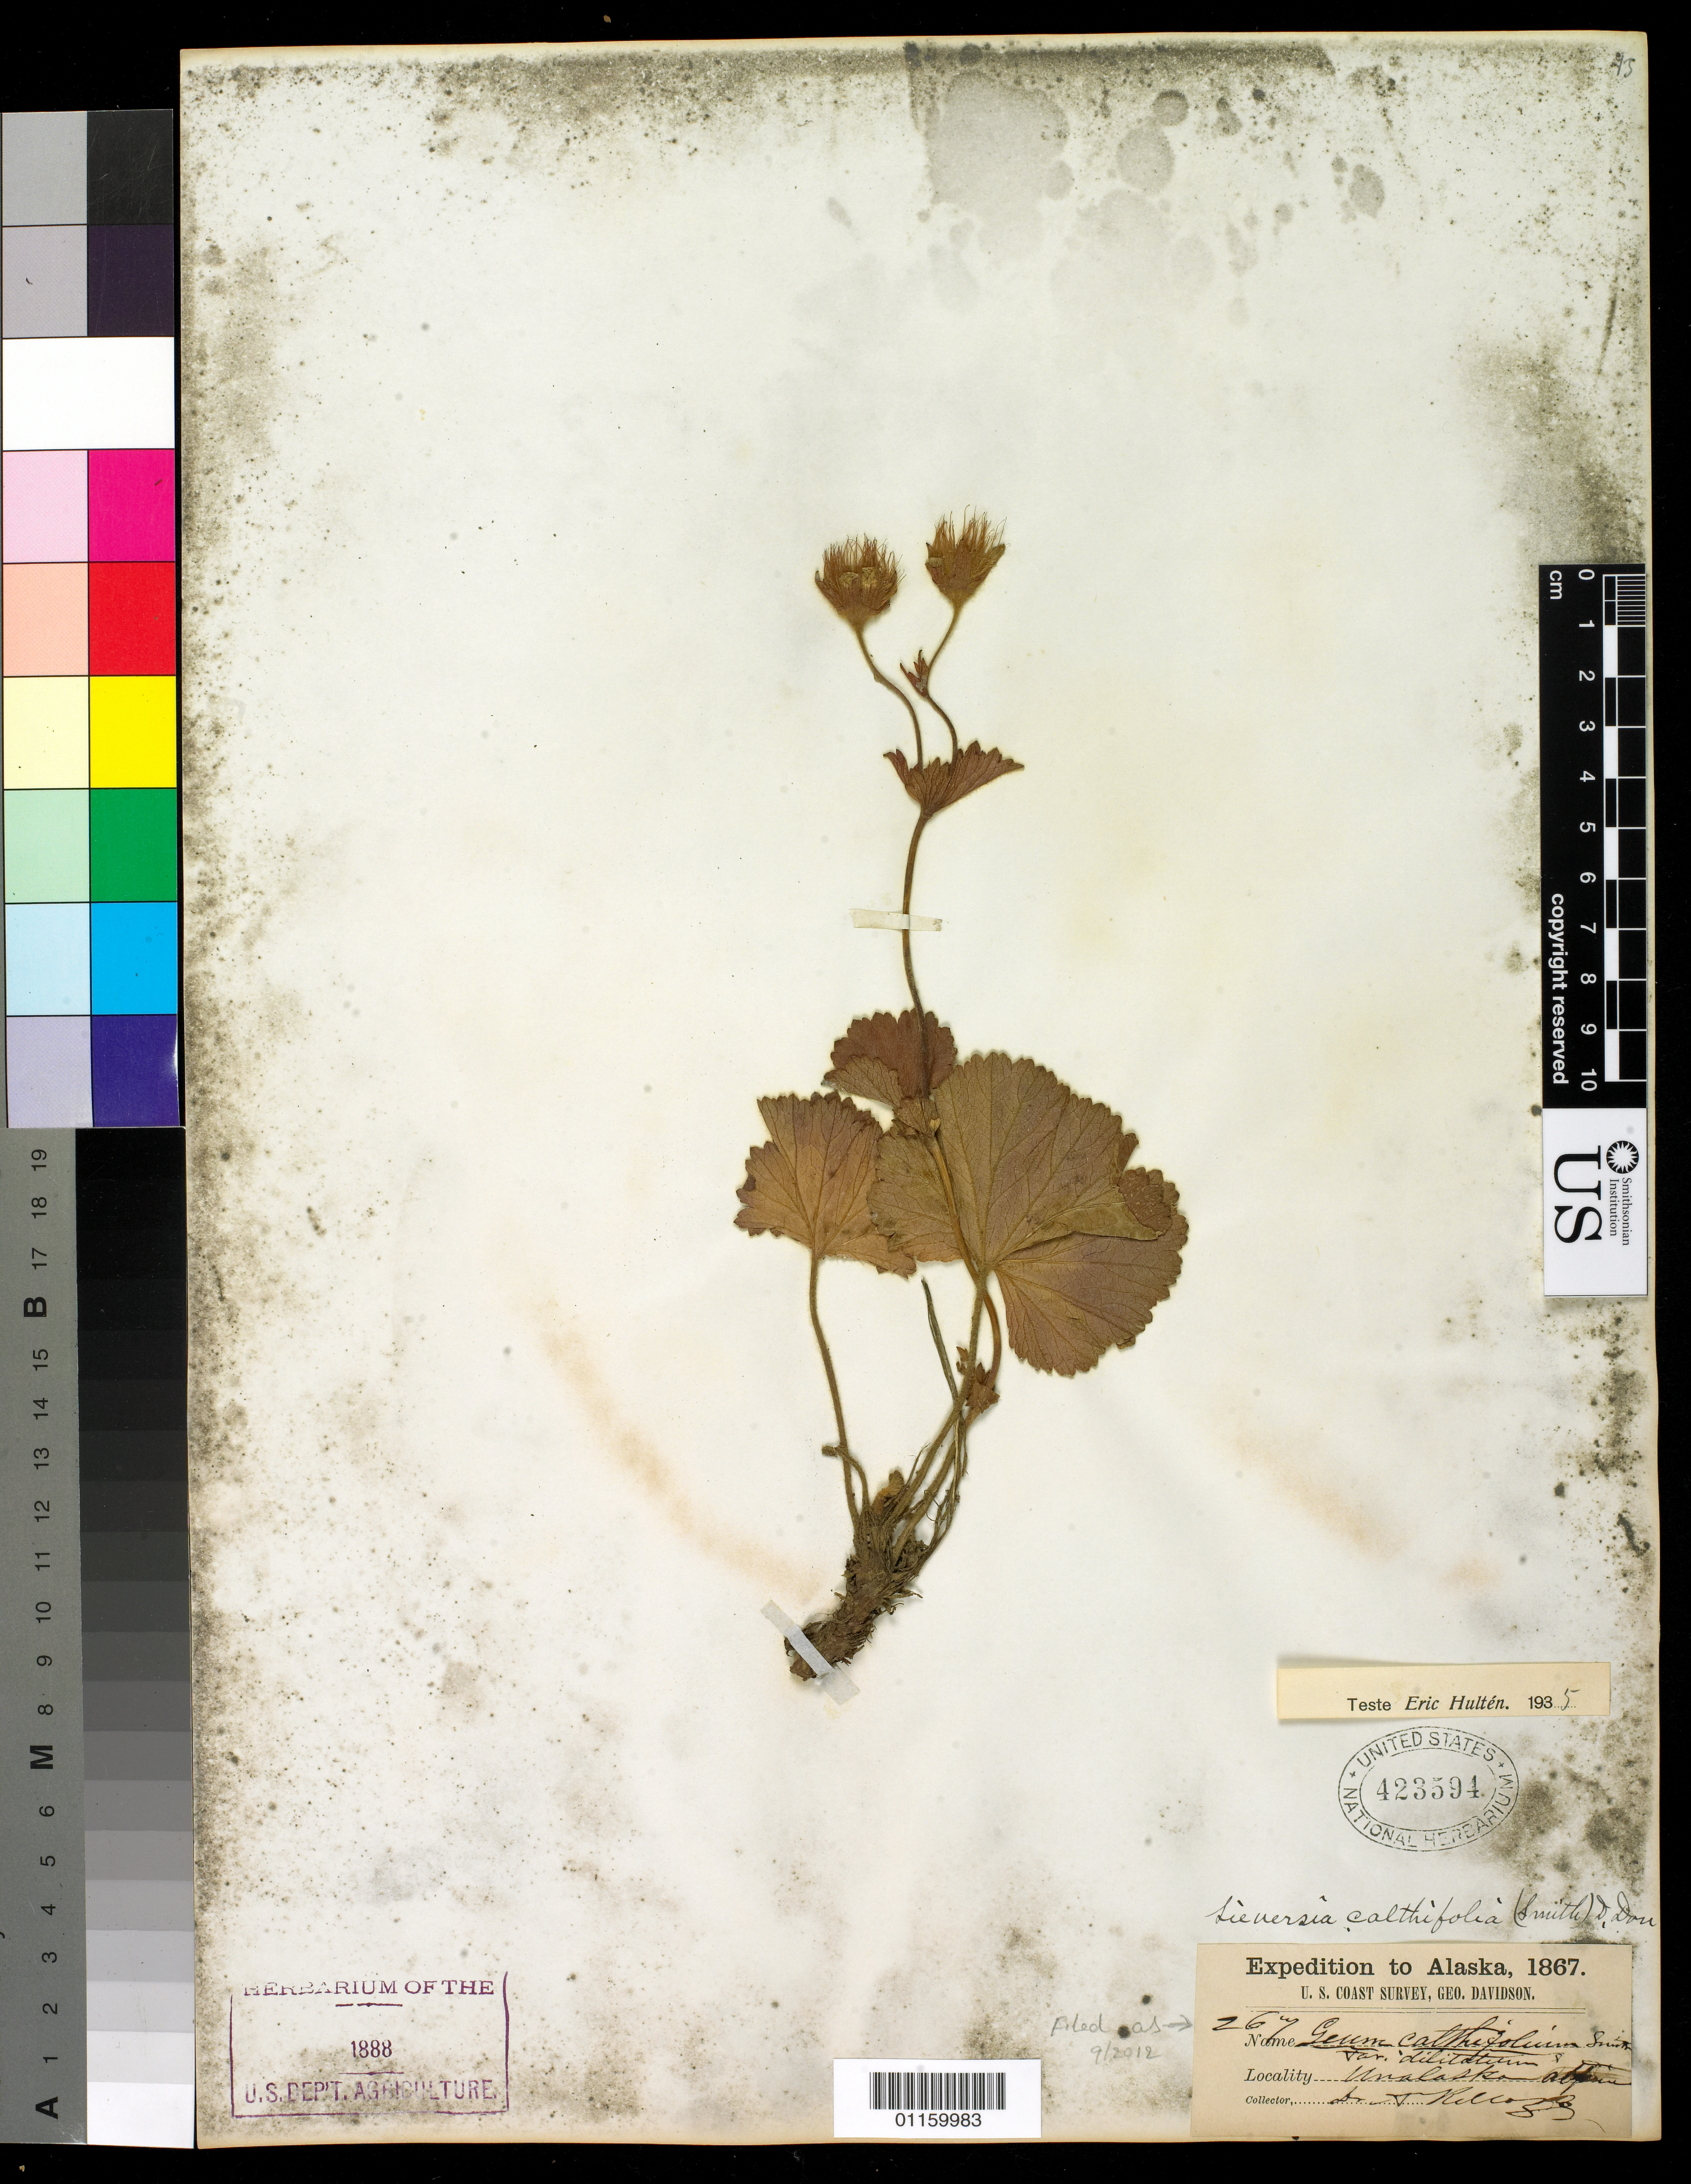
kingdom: Plantae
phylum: Tracheophyta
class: Magnoliopsida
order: Rosales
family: Rosaceae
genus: Geum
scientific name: Geum calthifolium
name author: Menzies ex Sm.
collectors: A. Kellogg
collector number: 267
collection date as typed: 1867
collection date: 1867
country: United States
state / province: Alaska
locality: Unalaska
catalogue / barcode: US 423594